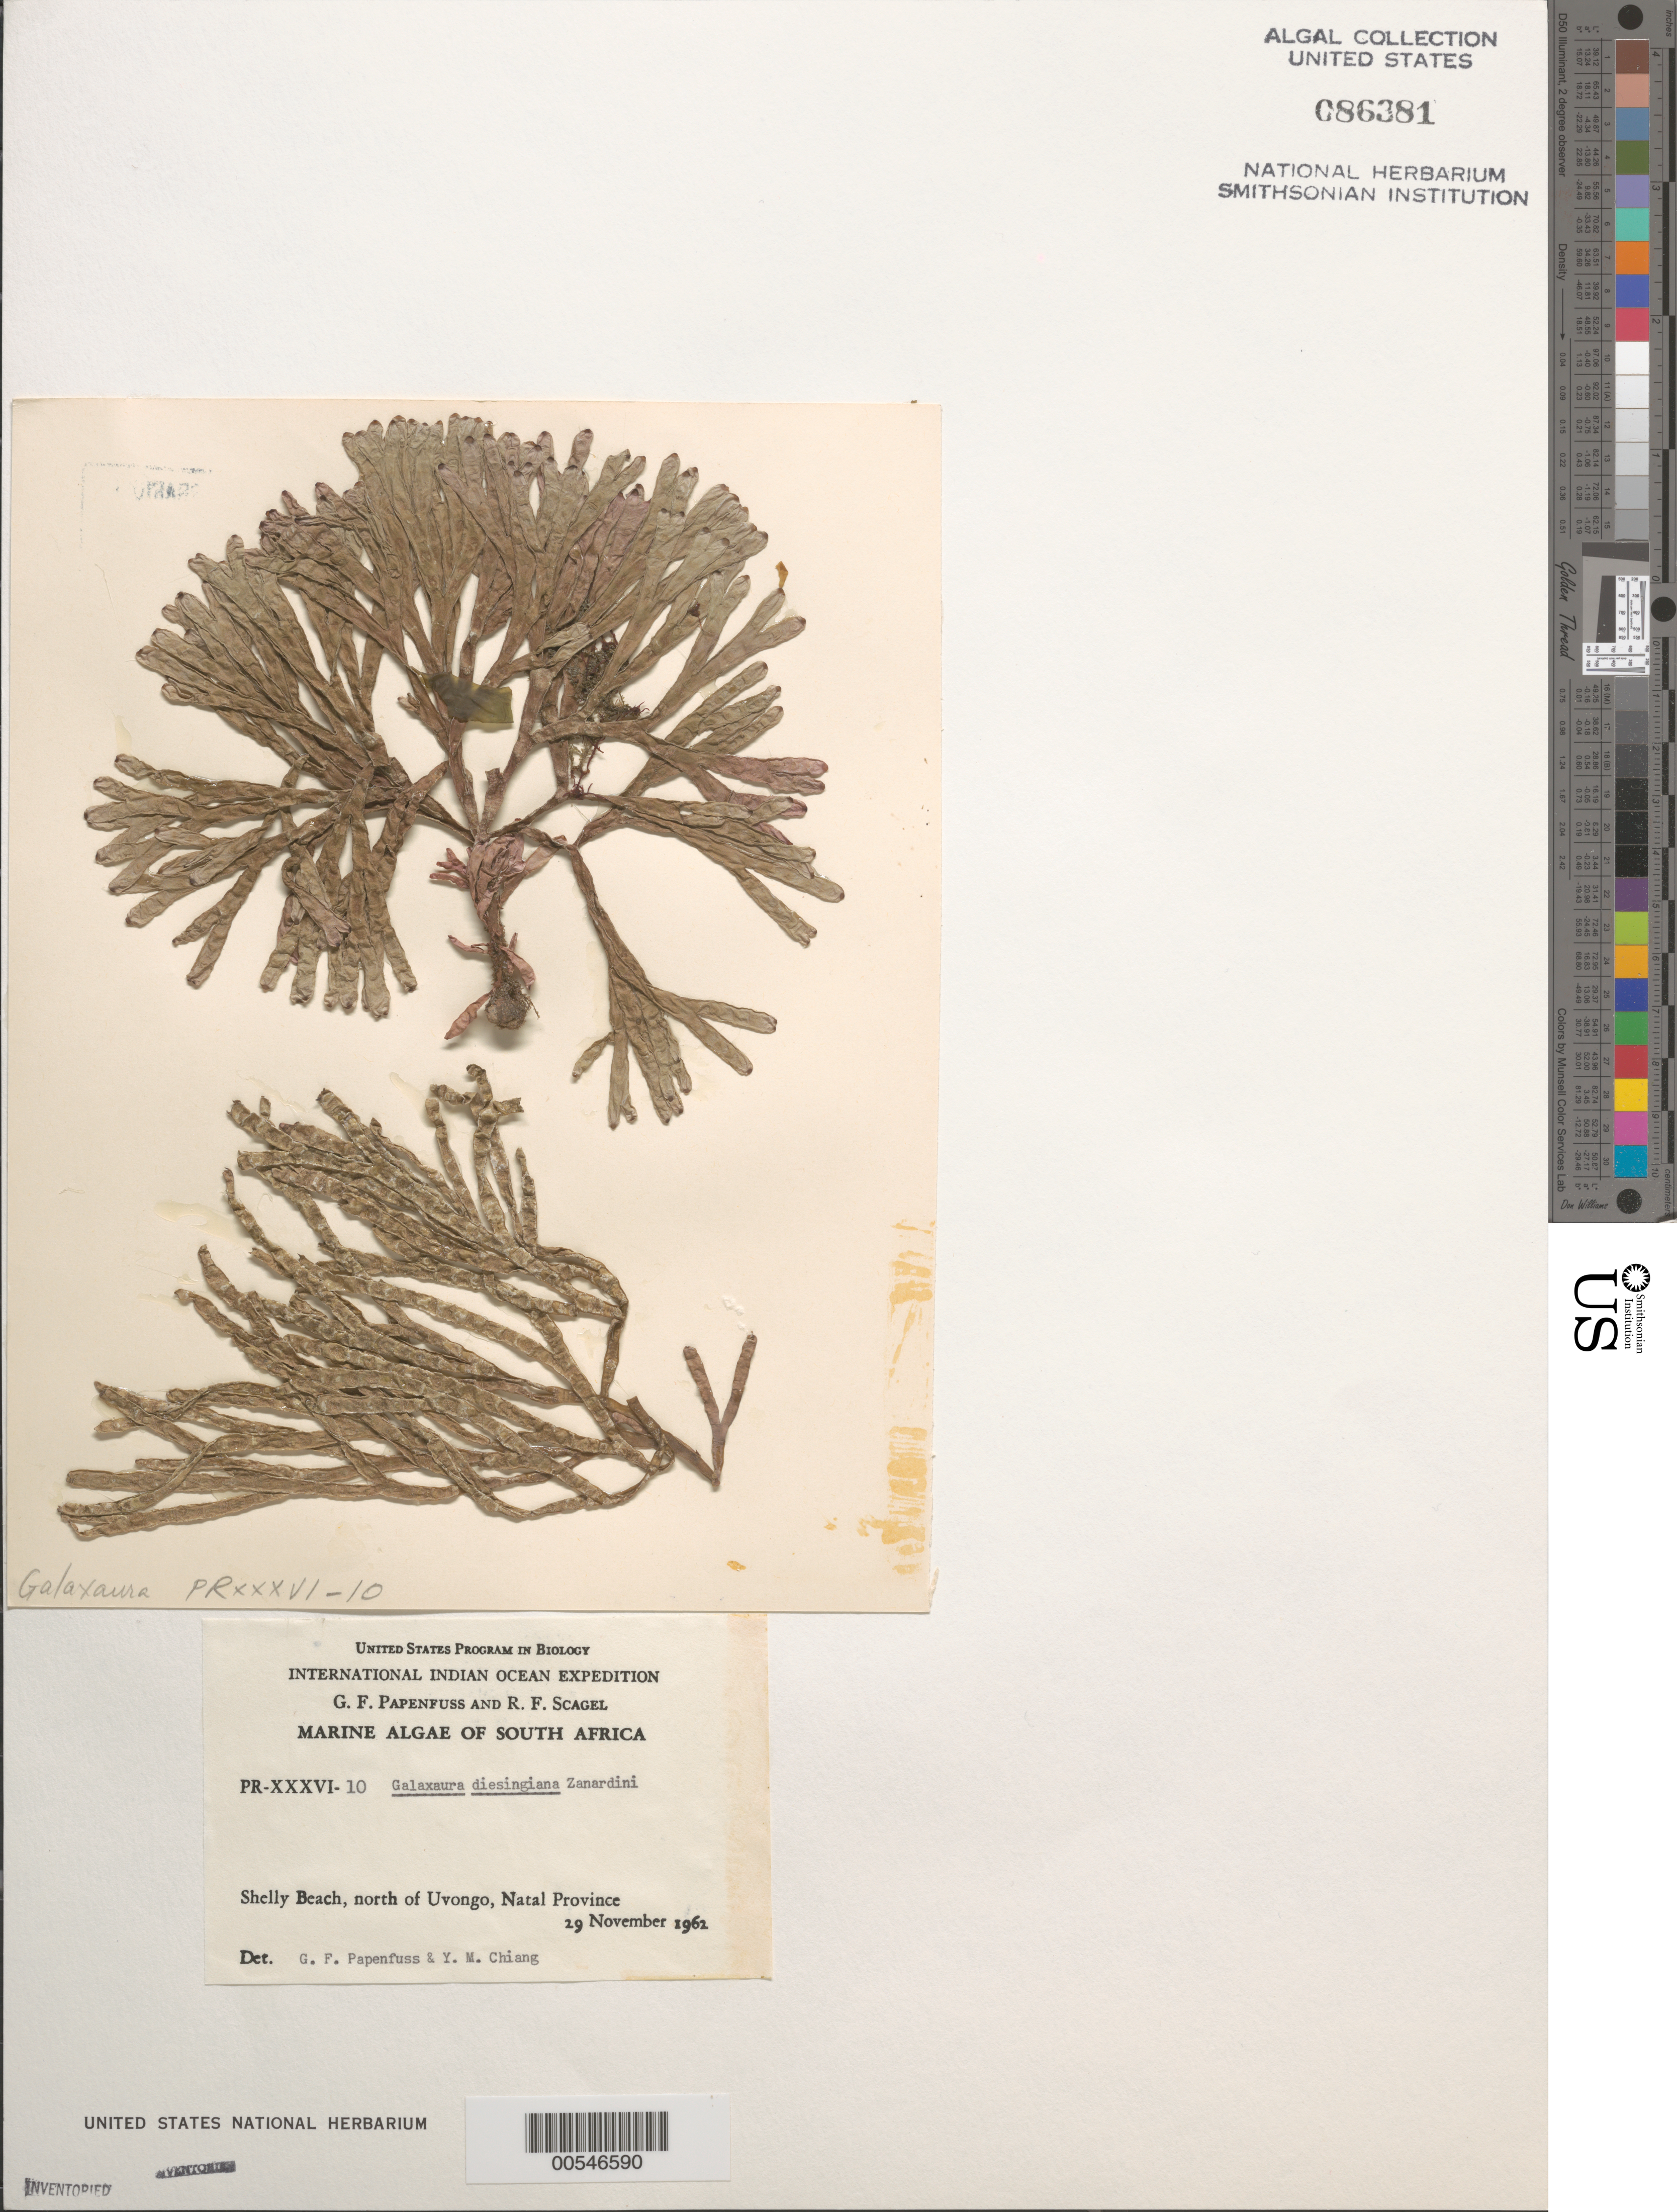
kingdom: Plantae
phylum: Rhodophyta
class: Florideophyceae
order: Nemaliales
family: Galaxauraceae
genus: Dichotomaria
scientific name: Dichotomaria diesingiana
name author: (Zanardini) Huisman et al.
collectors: G. Papenfuss & R. F. Scagel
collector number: PR-XXXVI-10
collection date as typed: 29 Nov 1962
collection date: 1962-11-29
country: South Africa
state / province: KwaZulu-Natal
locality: Shelly Beach, north of Uvongo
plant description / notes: International Indian Ocean Expedition, 1962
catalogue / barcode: US 86381